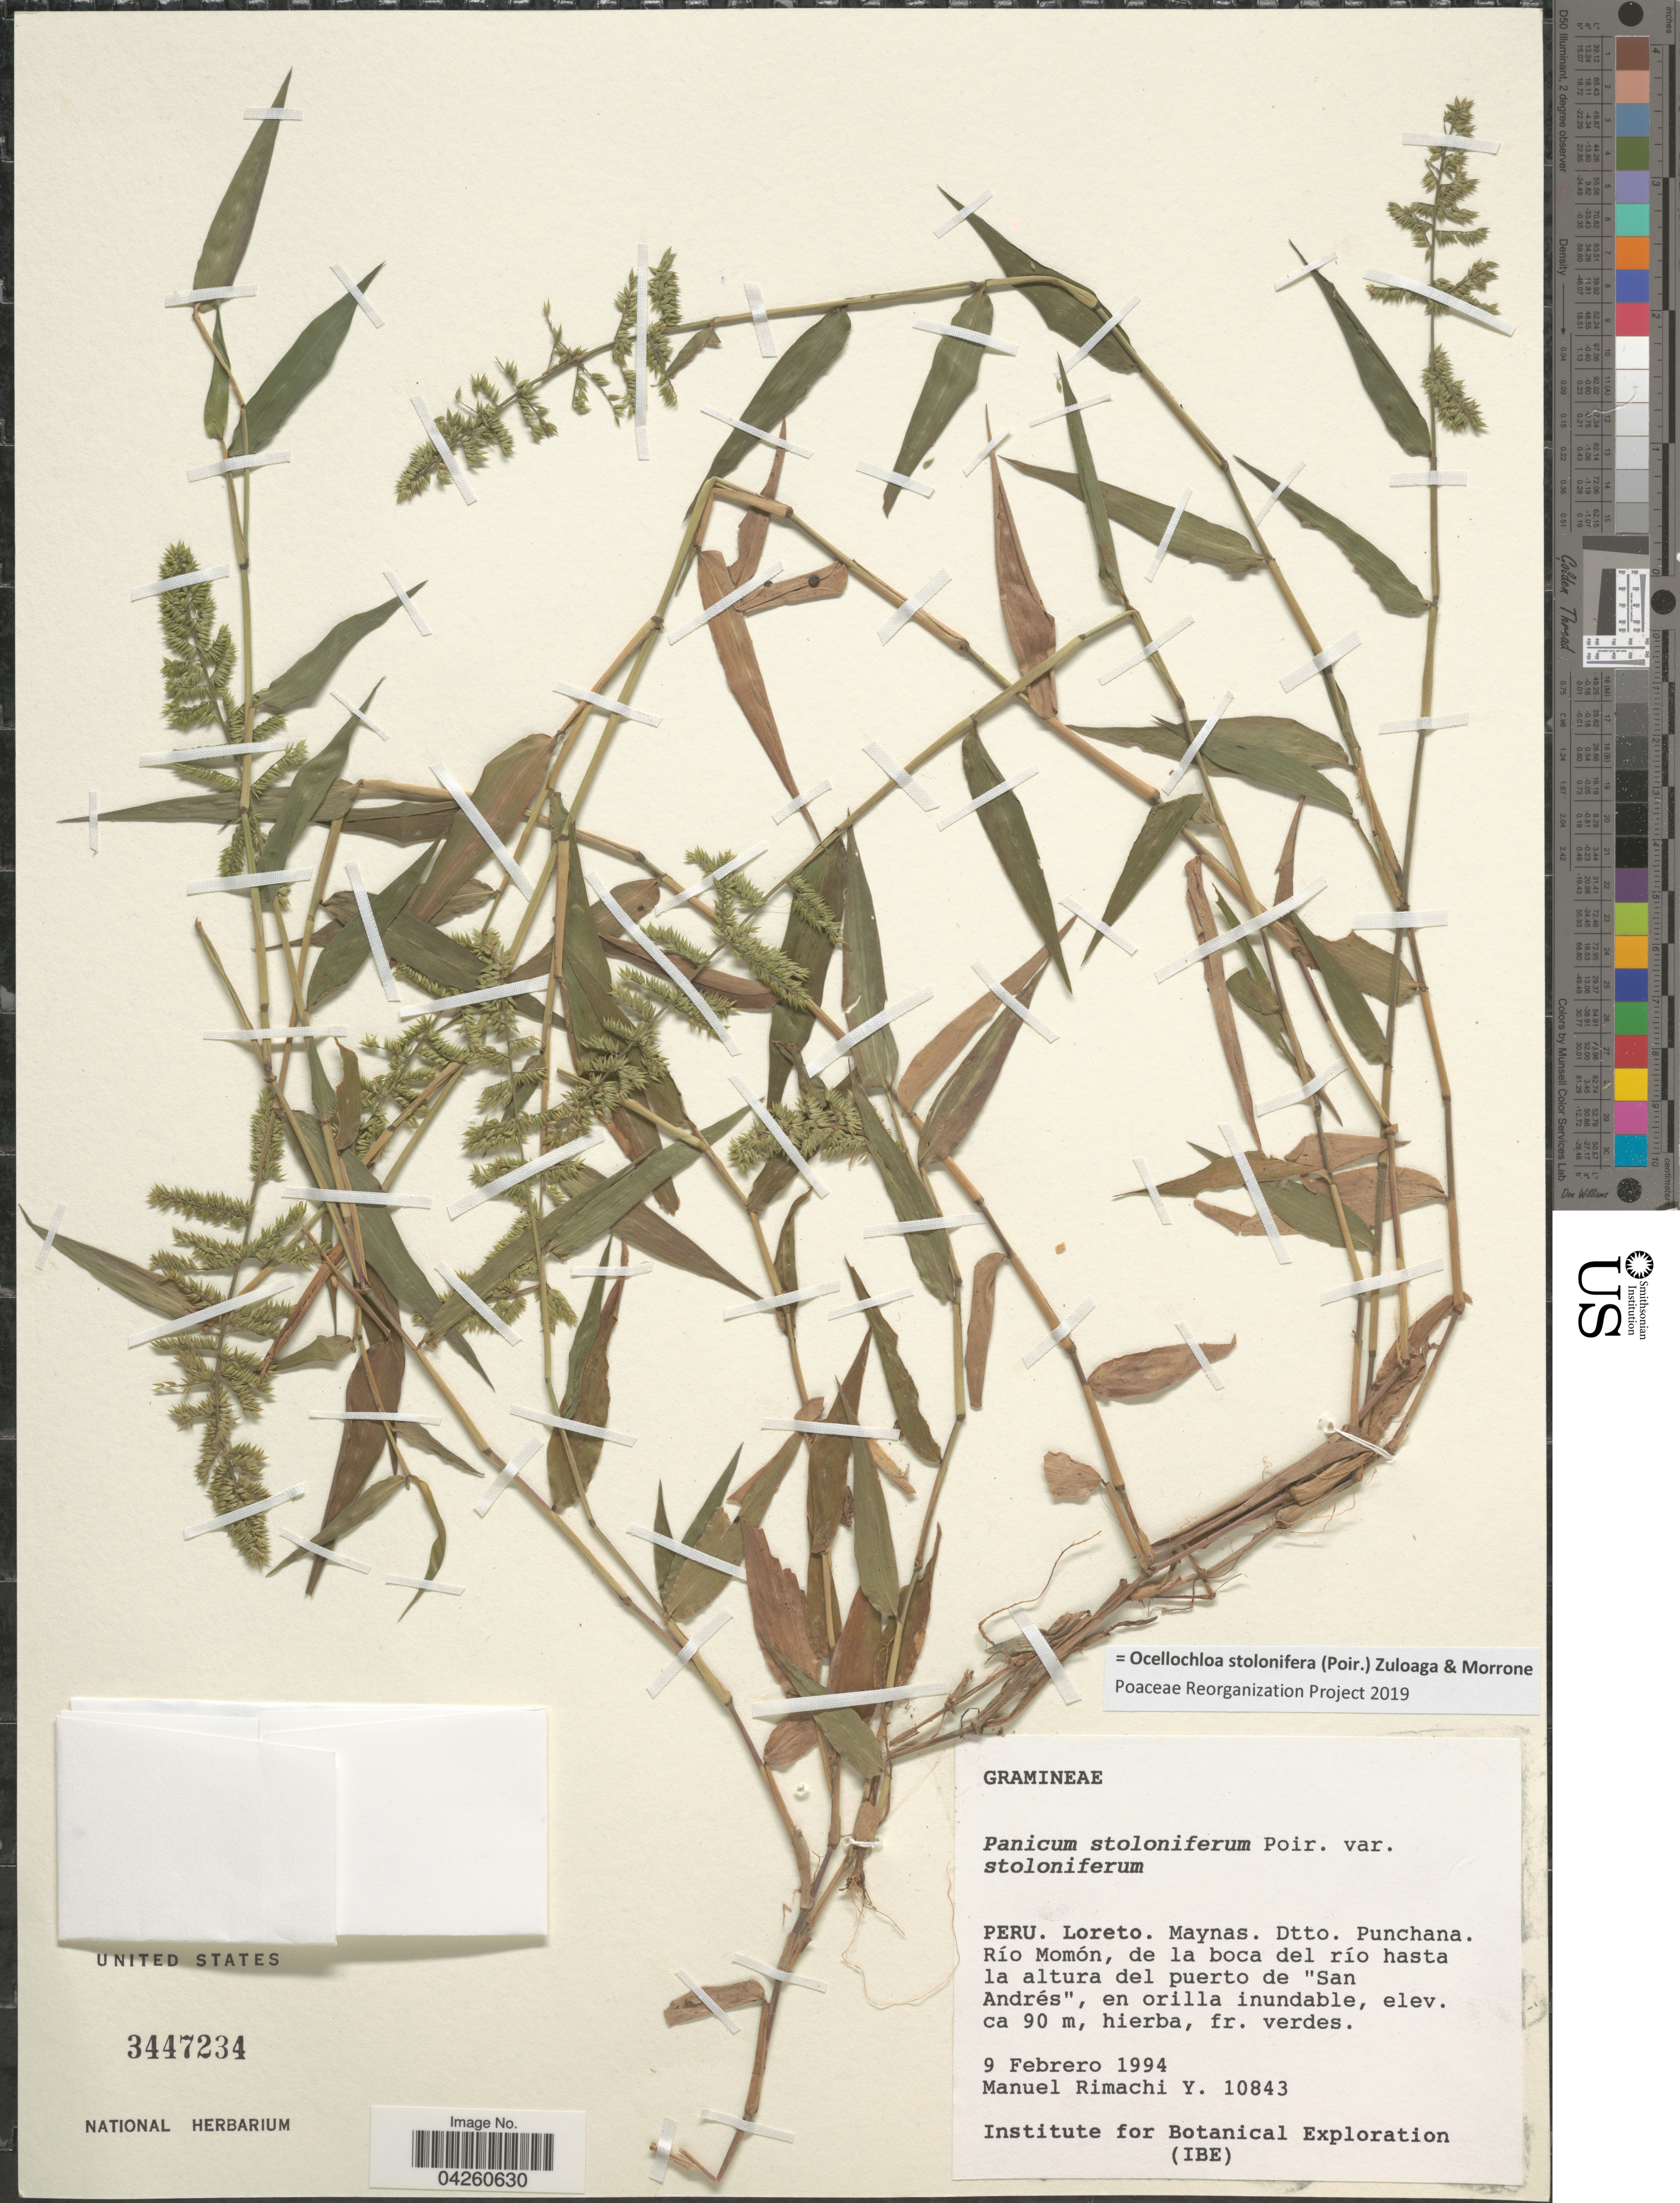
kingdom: Plantae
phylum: Tracheophyta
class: Liliopsida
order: Poales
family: Poaceae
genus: Ocellochloa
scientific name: Ocellochloa stolonifera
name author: (Poir.) Zuloaga & Morrone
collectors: M. Rimachi Y.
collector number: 10843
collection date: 1994-02-09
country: Peru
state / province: Loreto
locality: Maynas. Dtto. Punchana. Río Momón, de la boca del río hasta la altura del puerto de "San Andrés", en orilla inundable.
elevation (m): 90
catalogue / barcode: US 3447234